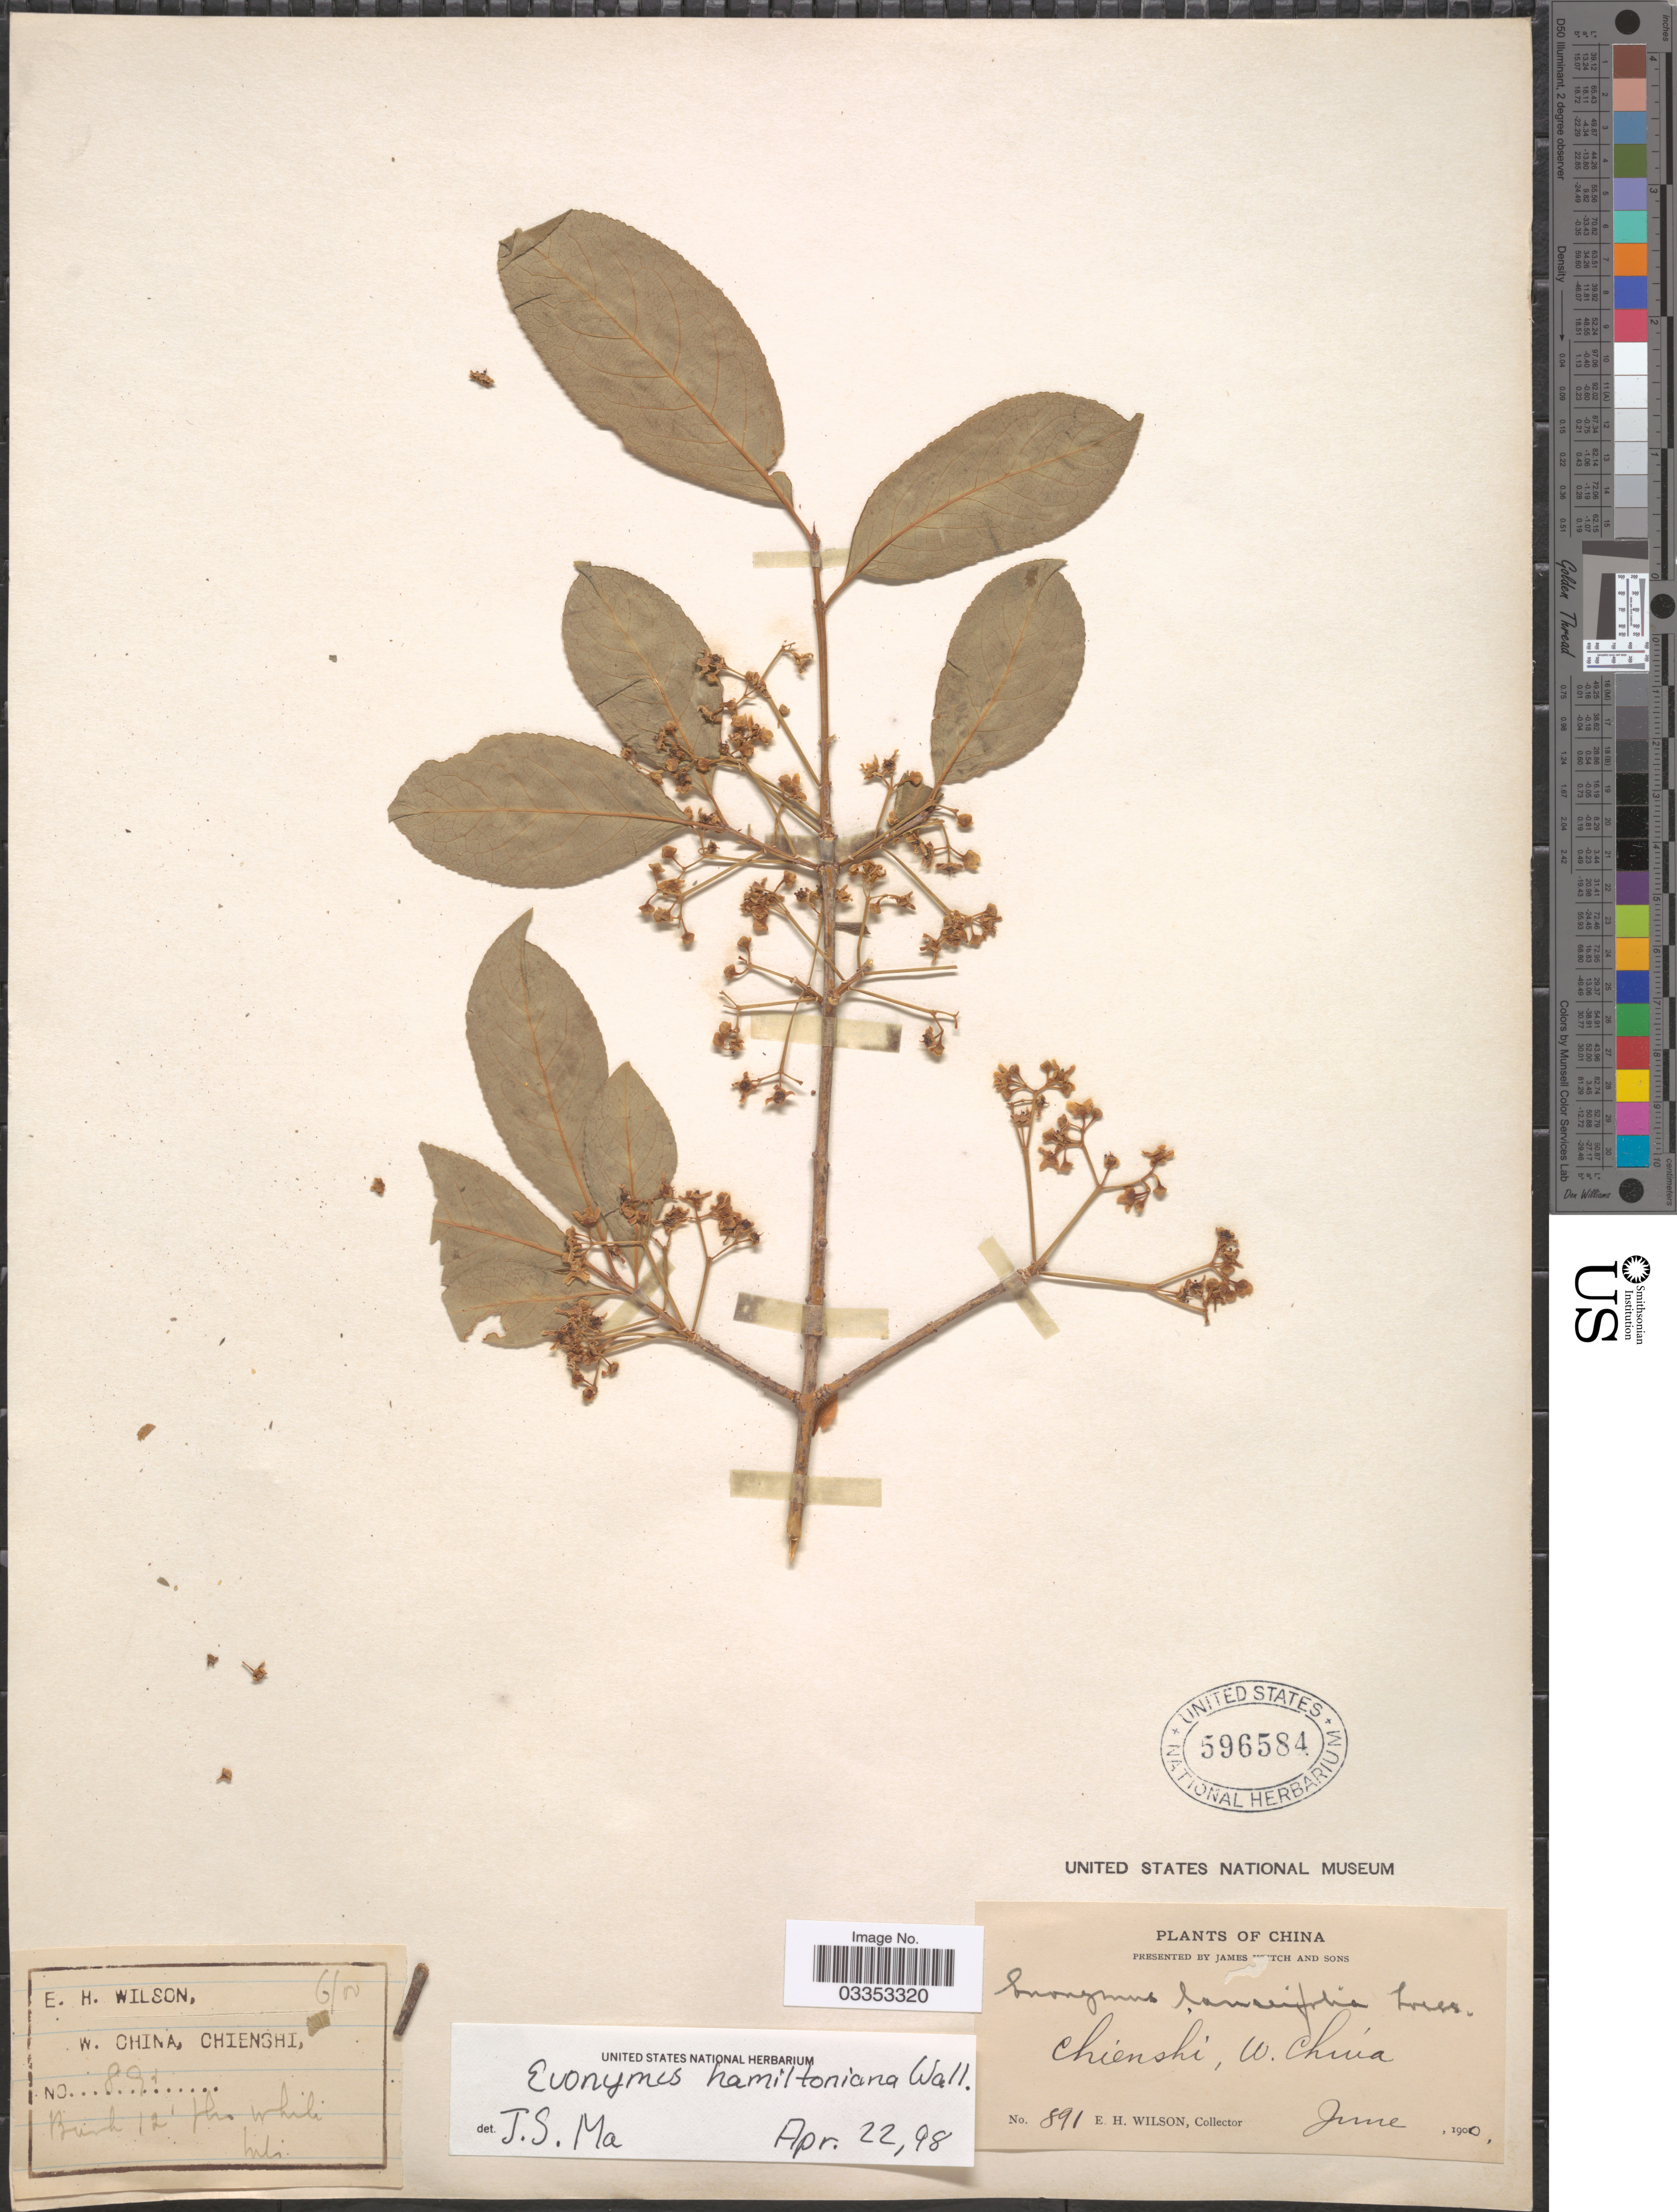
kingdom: Plantae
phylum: Tracheophyta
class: Magnoliopsida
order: Celastrales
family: Celastraceae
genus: Euonymus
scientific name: Euonymus hamiltonianus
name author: Wall.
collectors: E. Wilson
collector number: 891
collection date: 1900-06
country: China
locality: W. China. Chienshi.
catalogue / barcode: US 596584